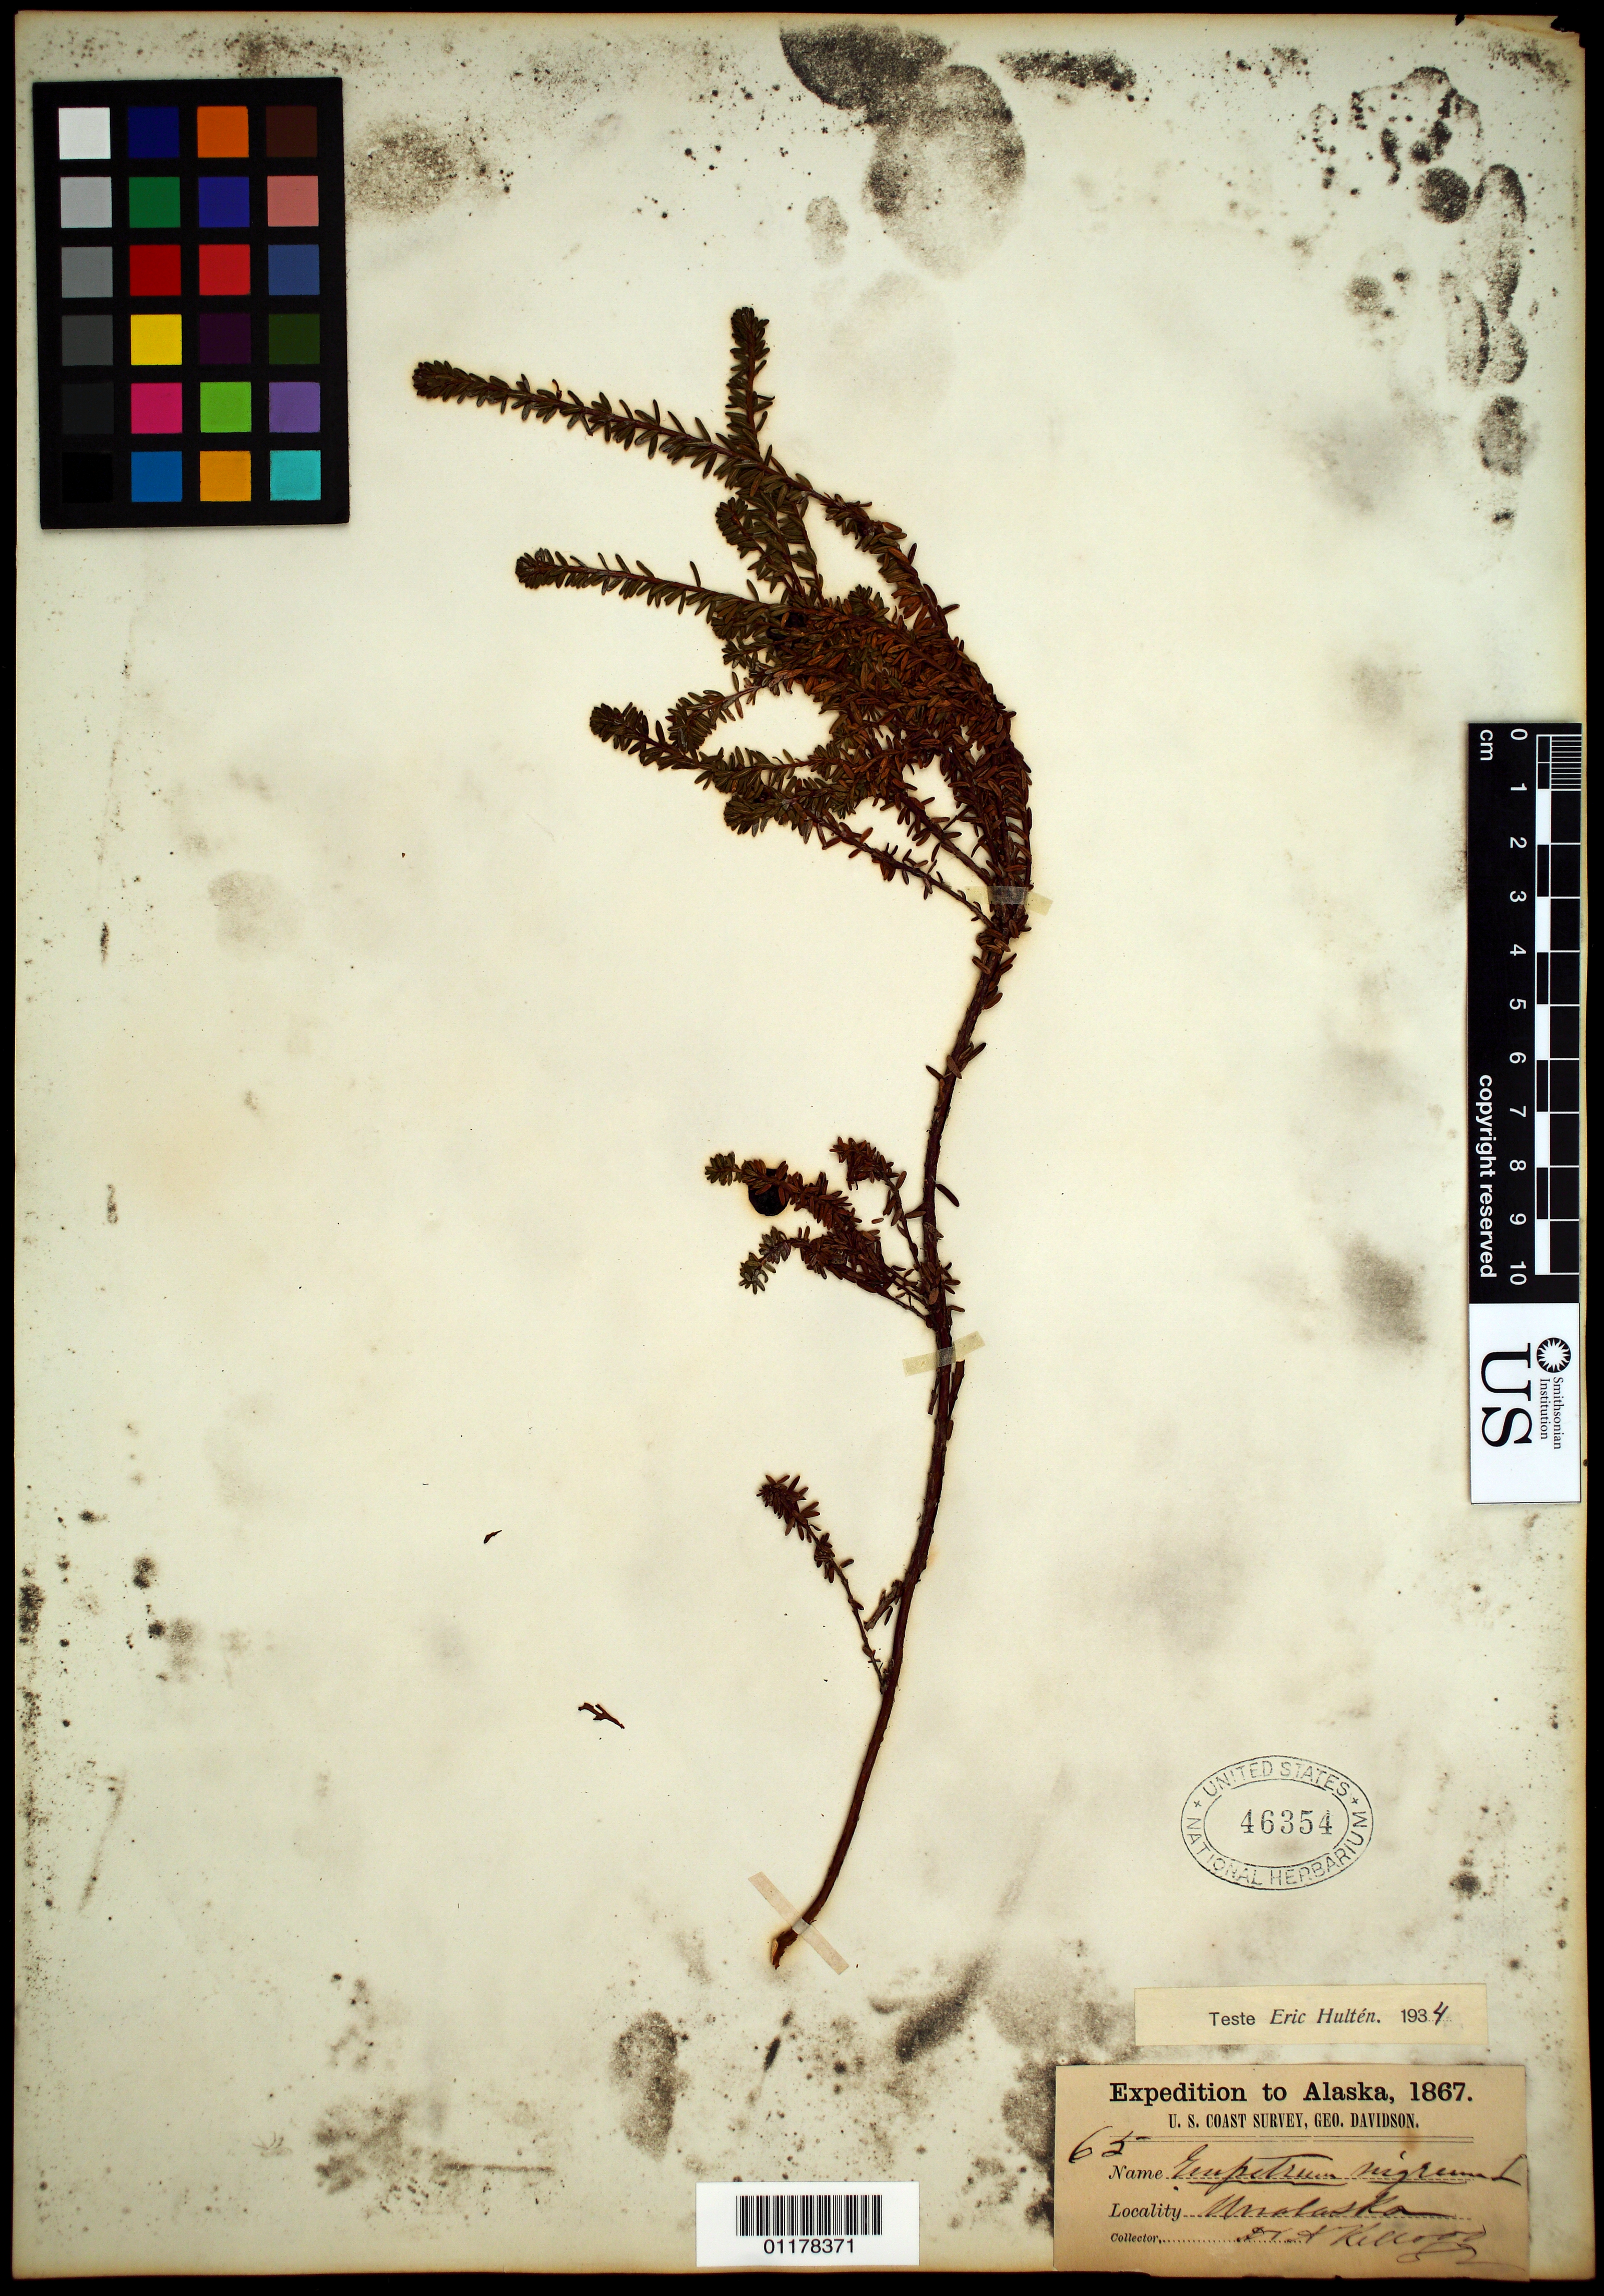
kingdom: Plantae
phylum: Tracheophyta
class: Magnoliopsida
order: Ericales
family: Ericaceae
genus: Empetrum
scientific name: Empetrum nigrum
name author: L.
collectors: A. Kellogg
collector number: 65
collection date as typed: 1867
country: United States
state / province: Alaska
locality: Unalaska.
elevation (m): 1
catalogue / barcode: US 46354